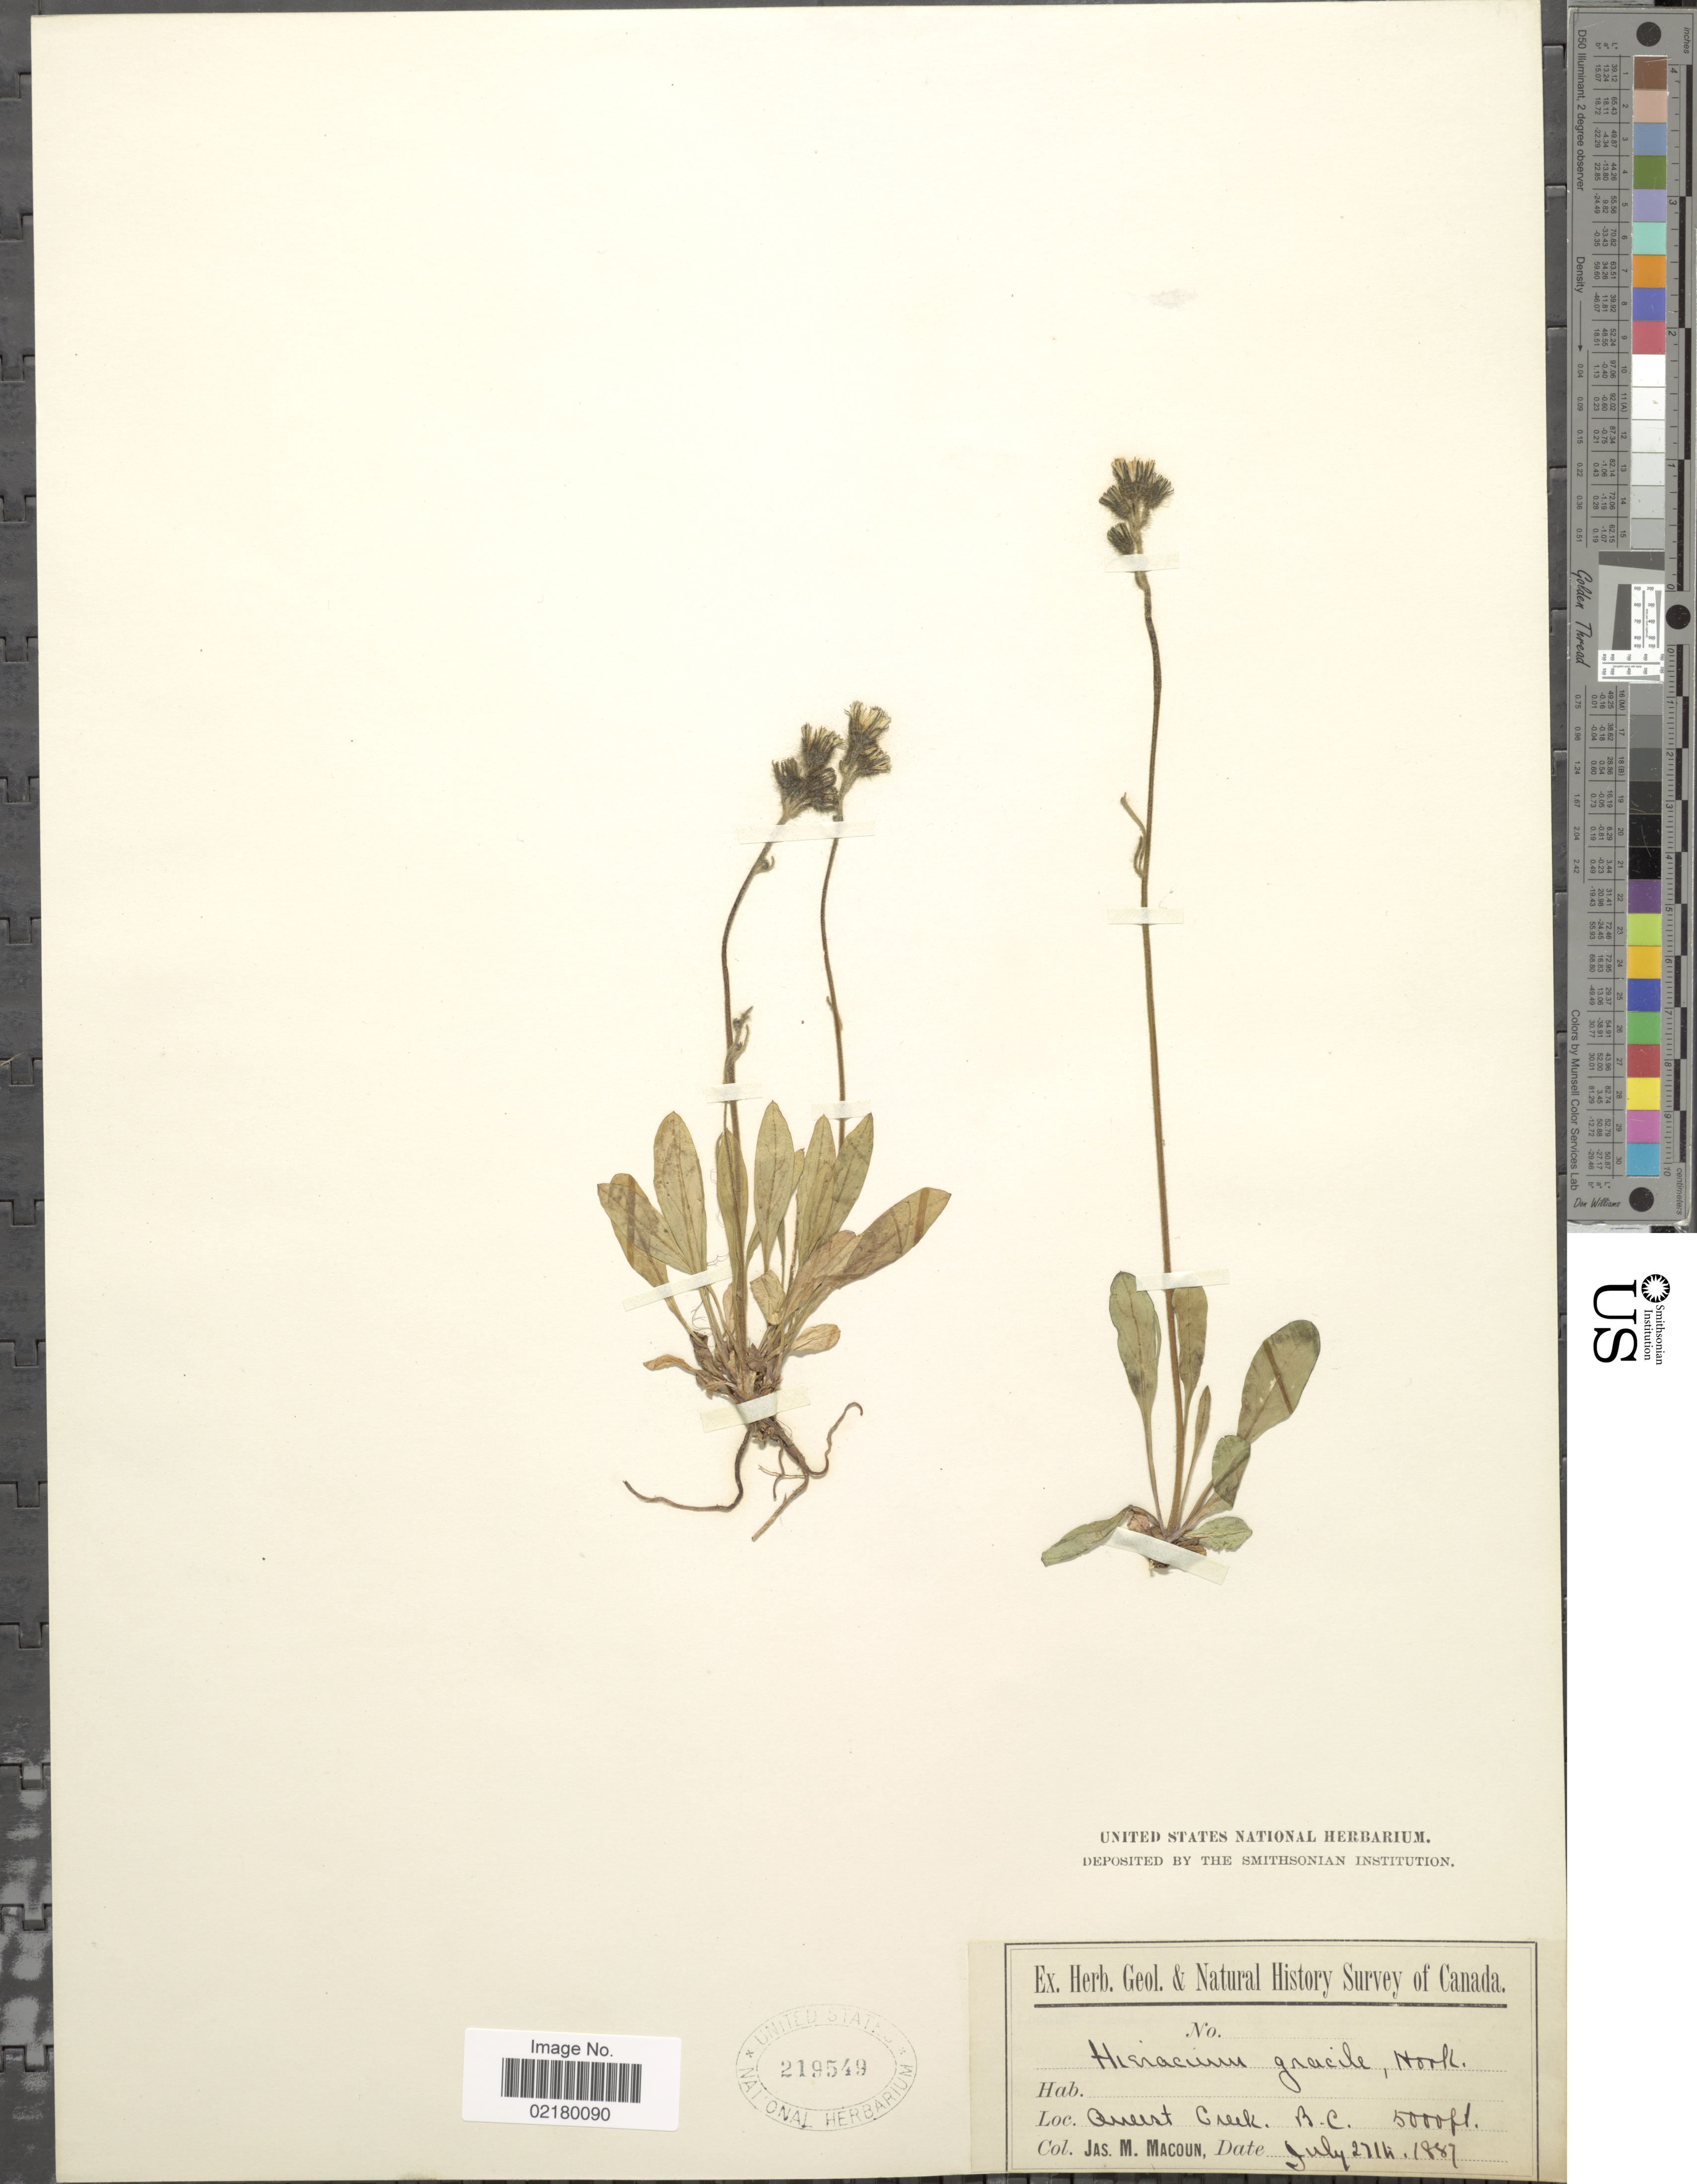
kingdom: Plantae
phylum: Tracheophyta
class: Magnoliopsida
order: Asterales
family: Asteraceae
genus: Hieracium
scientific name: Hieracium triste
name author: Willd. ex Spreng.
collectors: J. M. Macoun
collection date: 1887-07-27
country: Canada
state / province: British Columbia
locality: Quest Creek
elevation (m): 1524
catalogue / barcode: US 219549